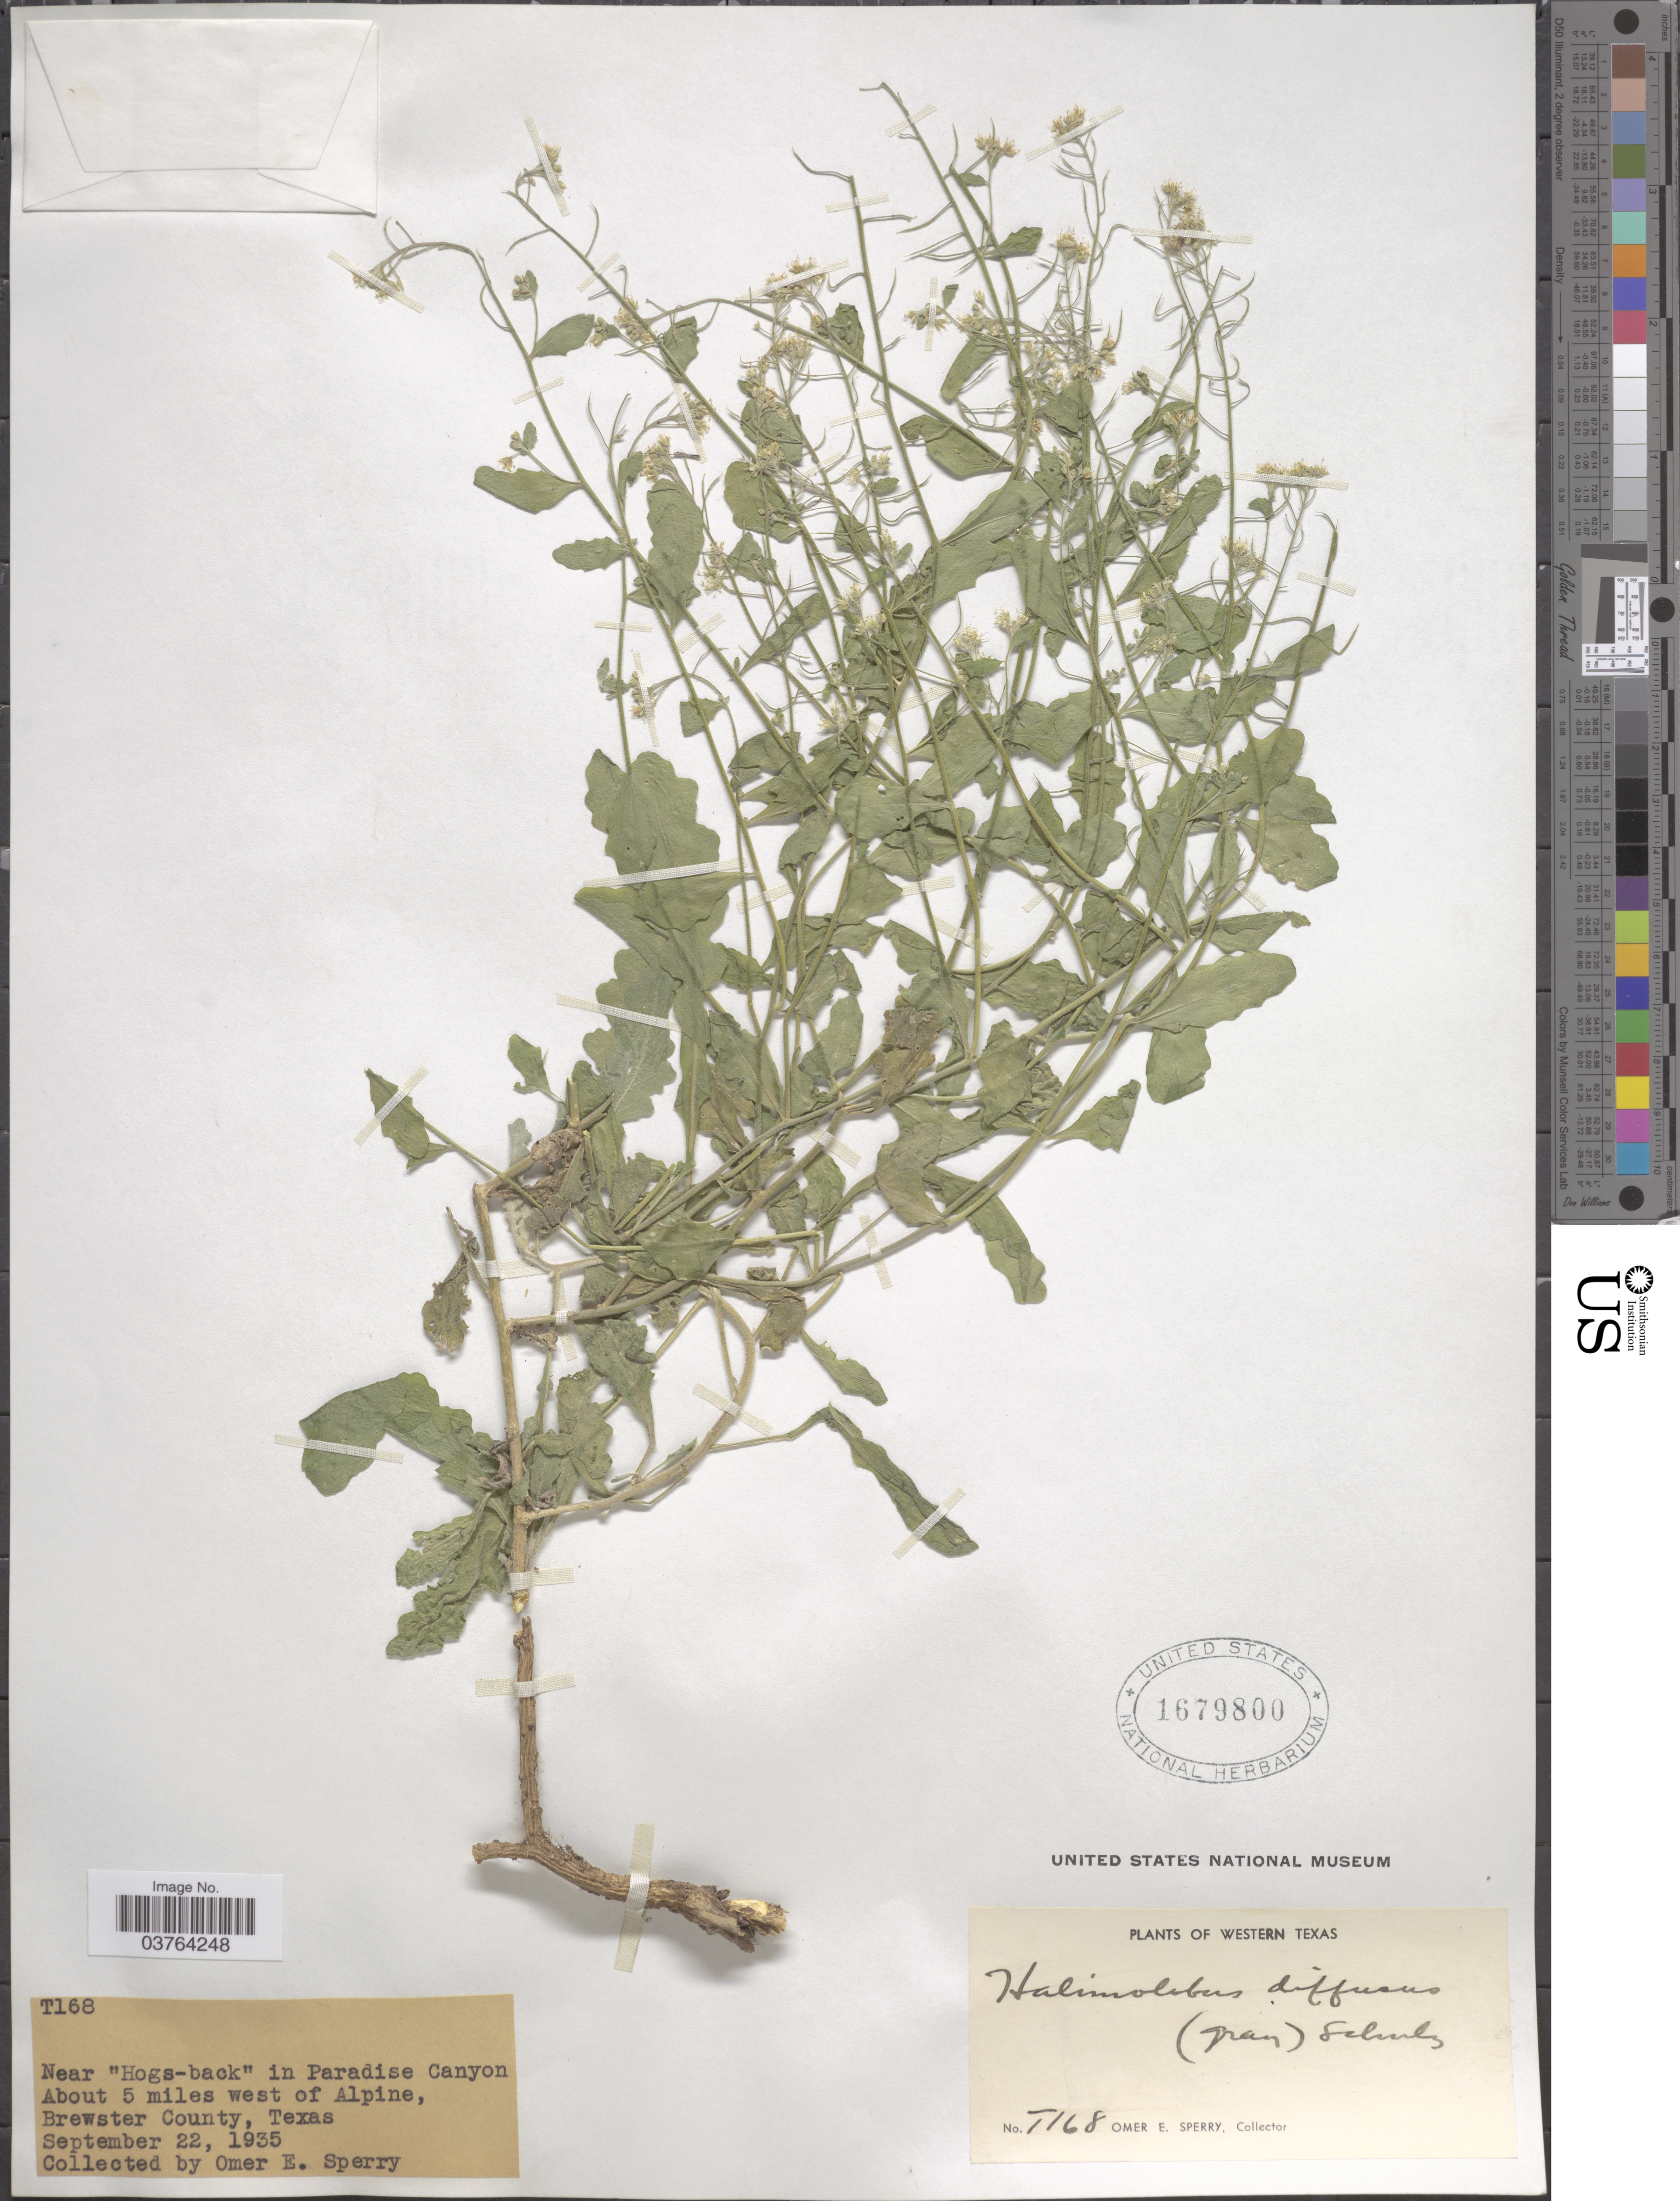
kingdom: Plantae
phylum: Tracheophyta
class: Magnoliopsida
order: Brassicales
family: Brassicaceae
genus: Halimolobos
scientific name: Halimolobos diffusa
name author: (A. Gray) O.E. Schulz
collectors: O. E. Sperry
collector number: T168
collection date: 1935-09-22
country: United States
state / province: Texas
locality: Near 'Hogs-back' in Paradise Canyon. About 5 miles west of Alpine, Brewster County, Western Texas.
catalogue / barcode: US 1679800